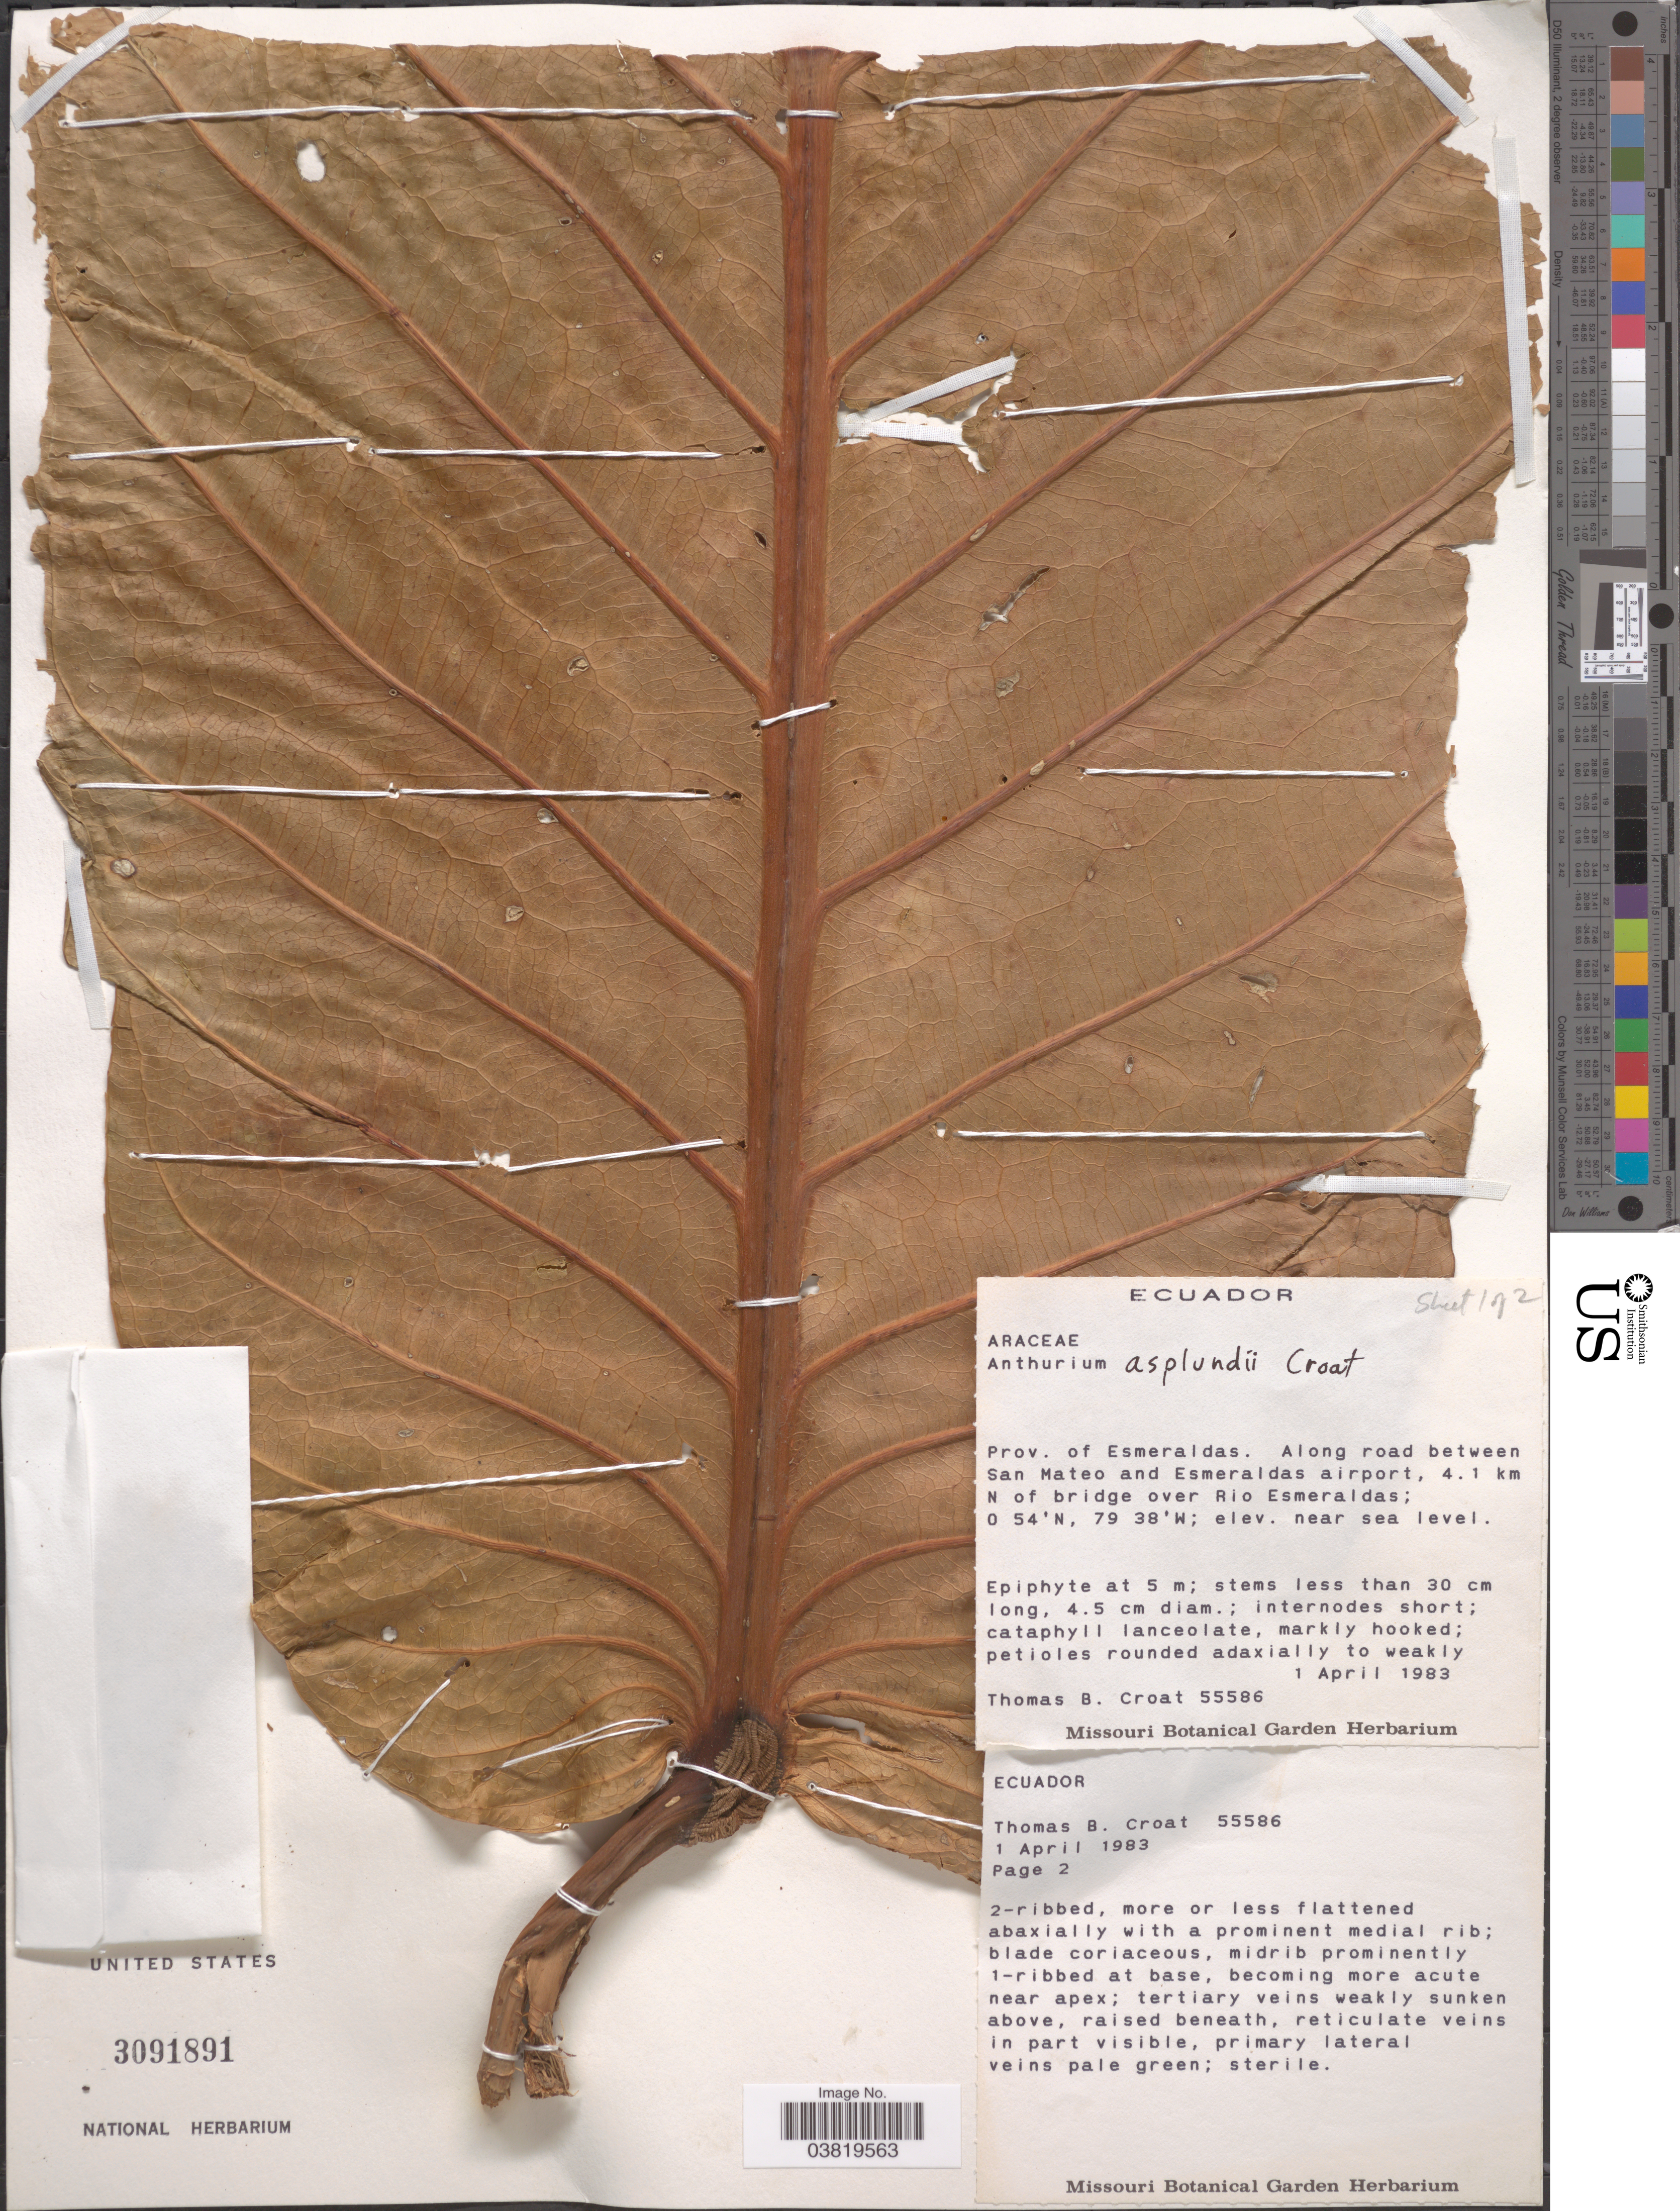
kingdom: Plantae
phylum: Tracheophyta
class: Liliopsida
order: Alismatales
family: Araceae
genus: Anthurium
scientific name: Anthurium asplundii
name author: Croat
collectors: T. B. Croat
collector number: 55586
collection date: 1983-04-01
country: Ecuador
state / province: Esmeraldas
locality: Along road between San Mateo and Esmeraldas airport, 4.1 km N of bridge over Rio Esmeraldas.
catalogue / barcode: US 3091891